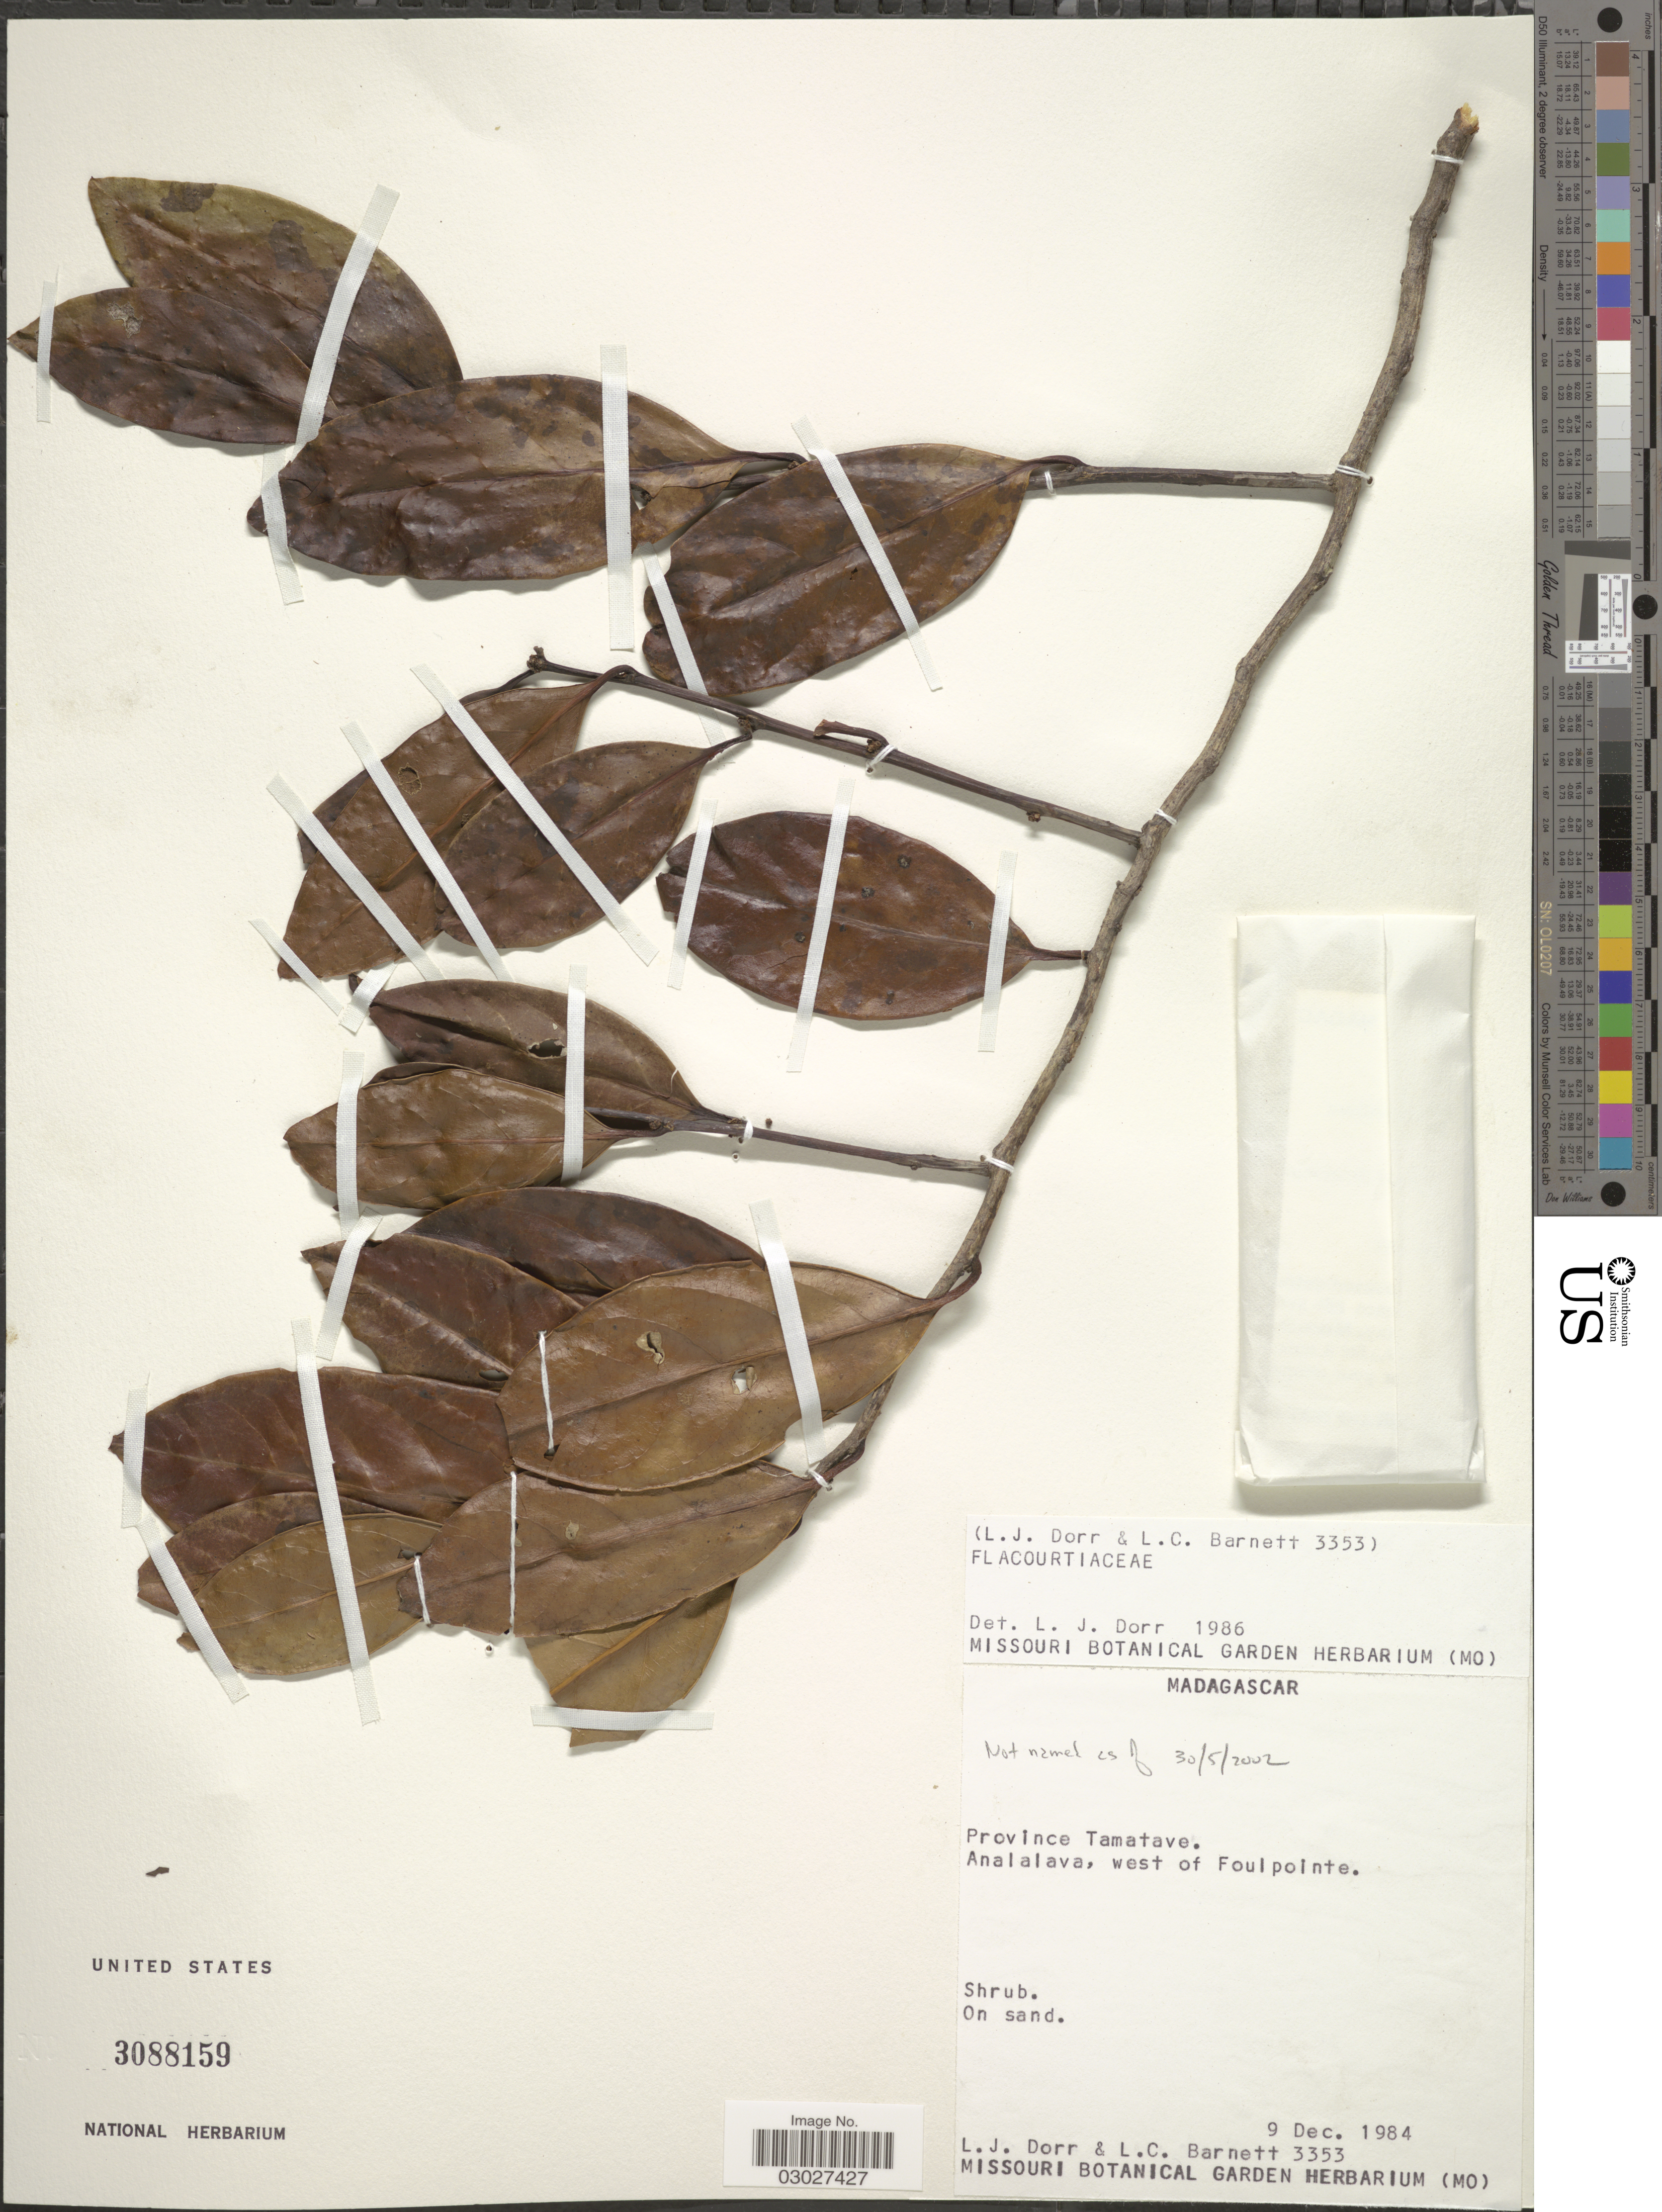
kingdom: Plantae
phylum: Tracheophyta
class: Magnoliopsida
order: Malpighiales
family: Salicaceae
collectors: L. J. Dorr & L. C. Barnett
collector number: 3353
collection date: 1984-12-09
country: Madagascar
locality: Province Tamatave. Analalava, west of Foulpointe.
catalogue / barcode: US 3088159